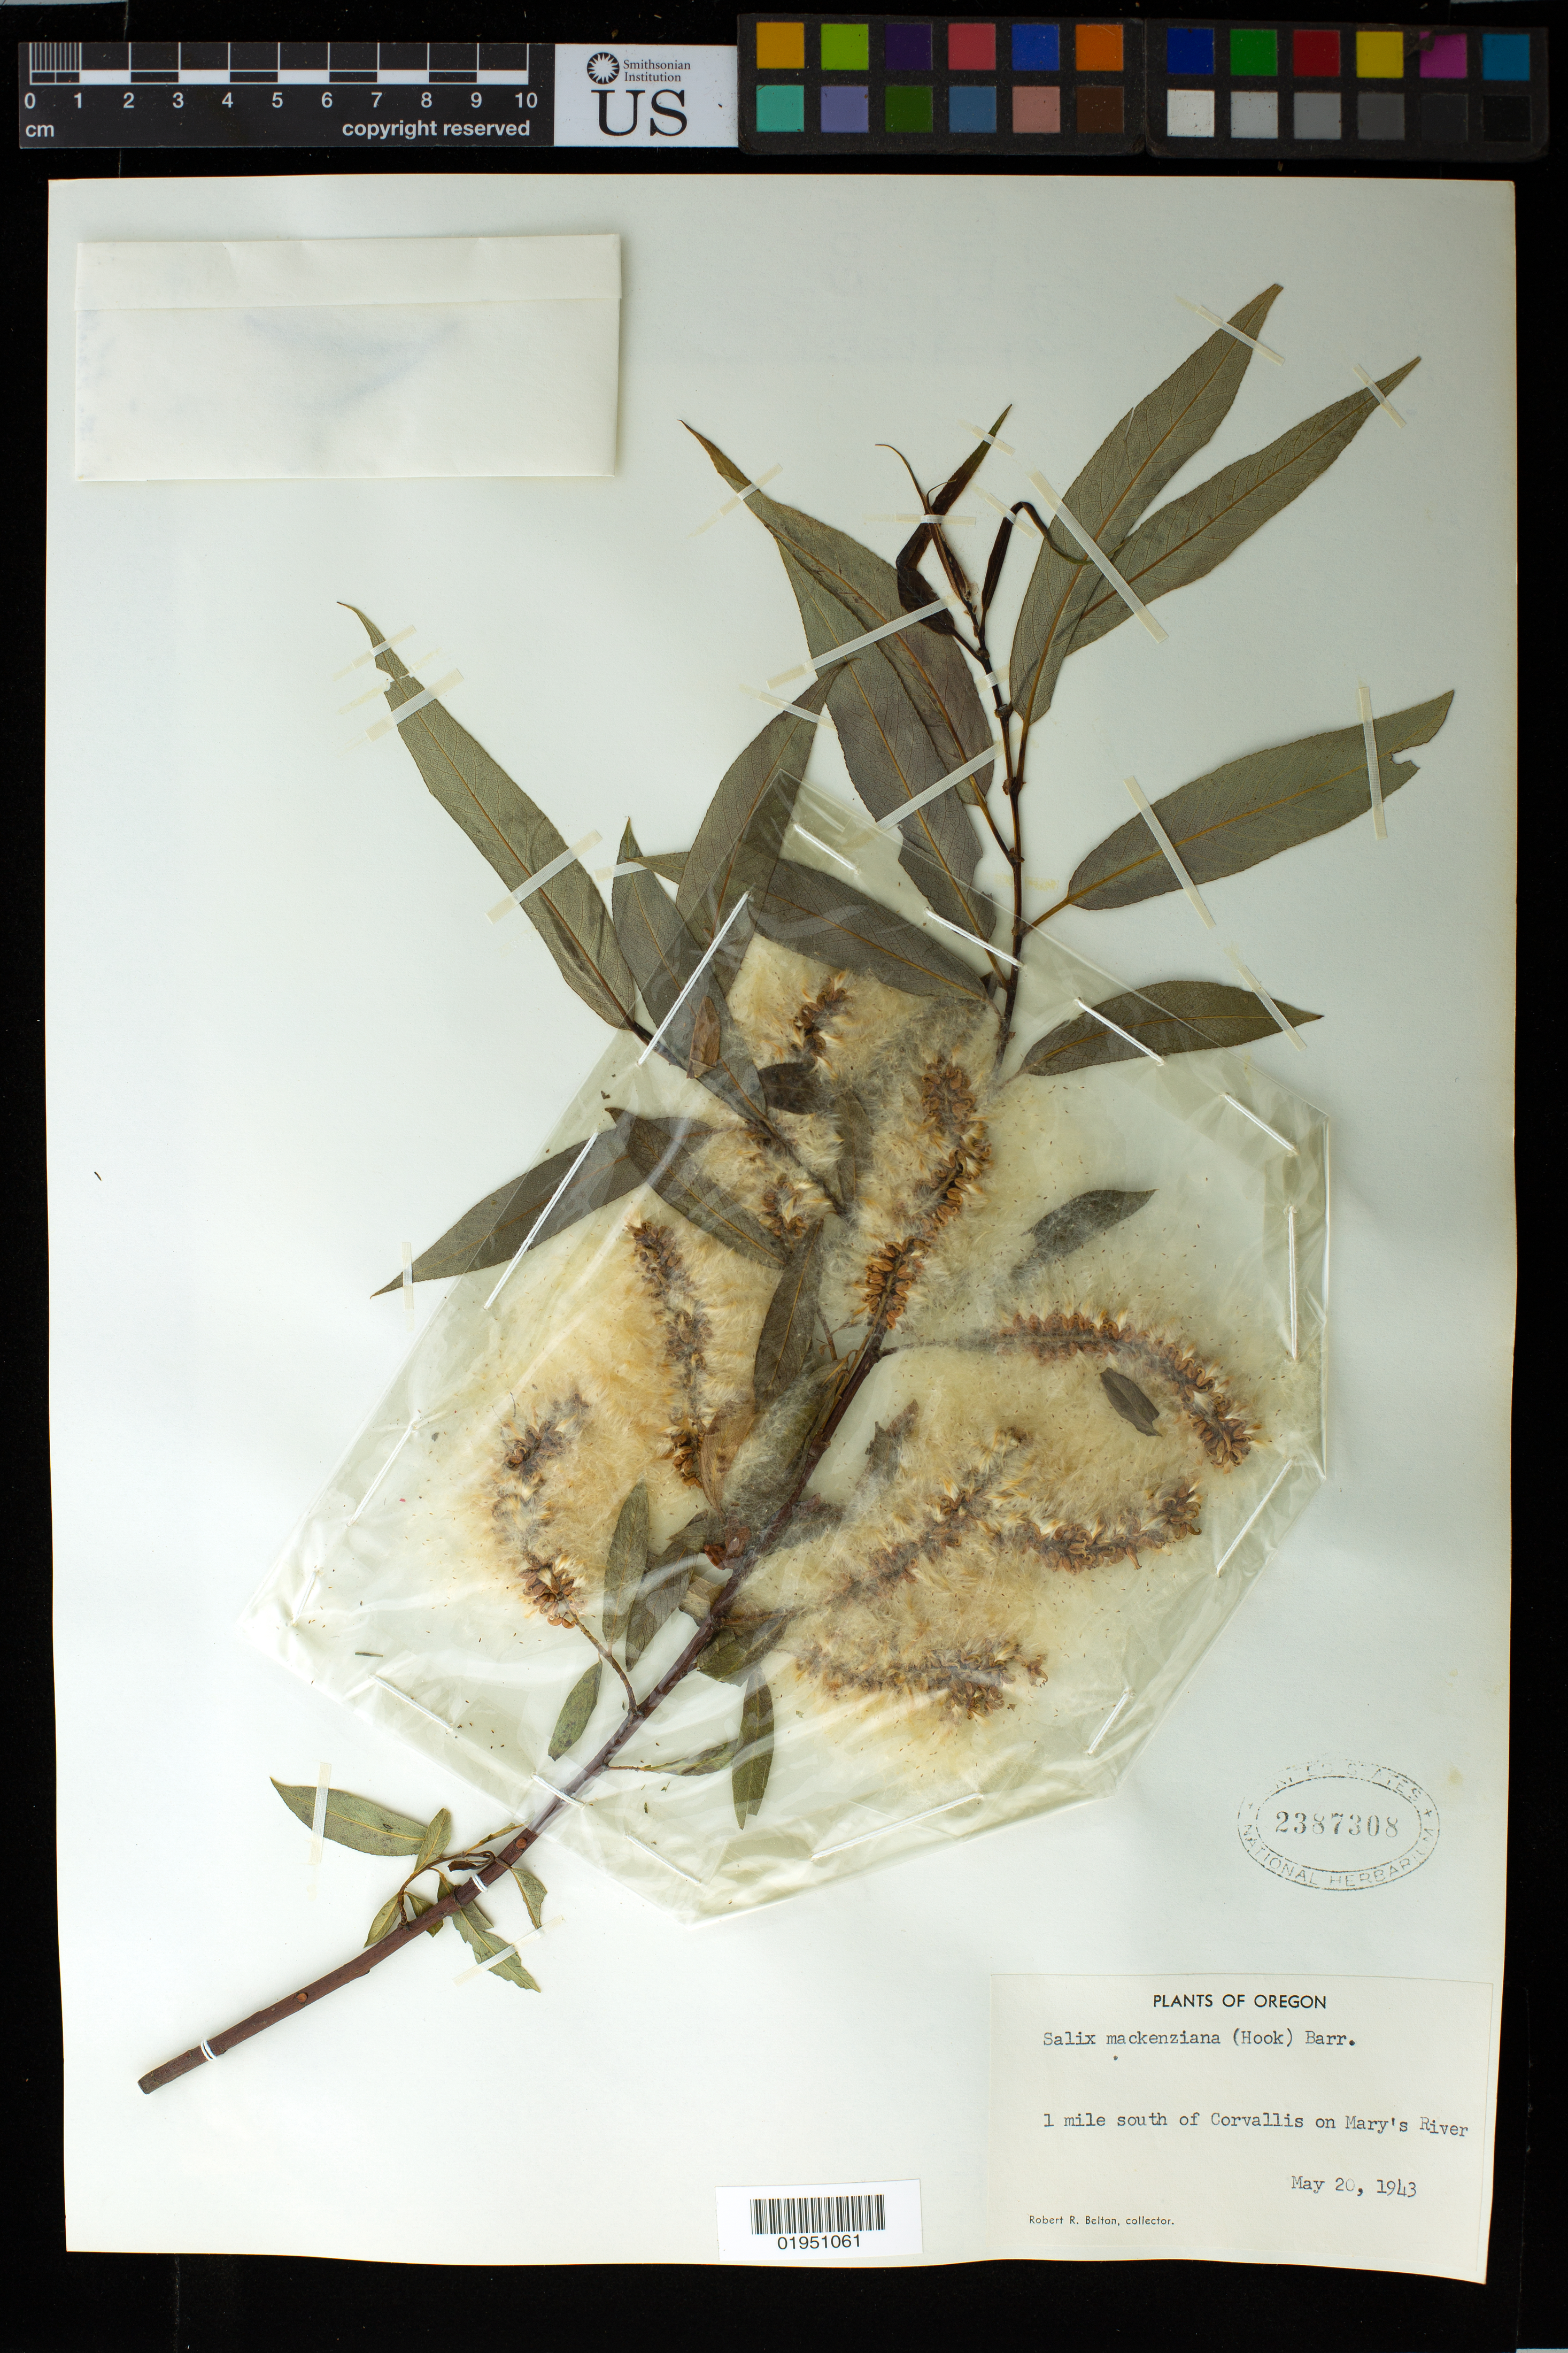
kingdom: Plantae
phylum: Tracheophyta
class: Magnoliopsida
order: Malpighiales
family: Salicaceae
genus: Salix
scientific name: Salix mackenzieana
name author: (Hook.) Barratt ex Andersson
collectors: R. Belton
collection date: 1943-05-20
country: United States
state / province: Oregon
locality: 1 mile south of Corvallis on Mary's River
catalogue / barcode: US 2387308